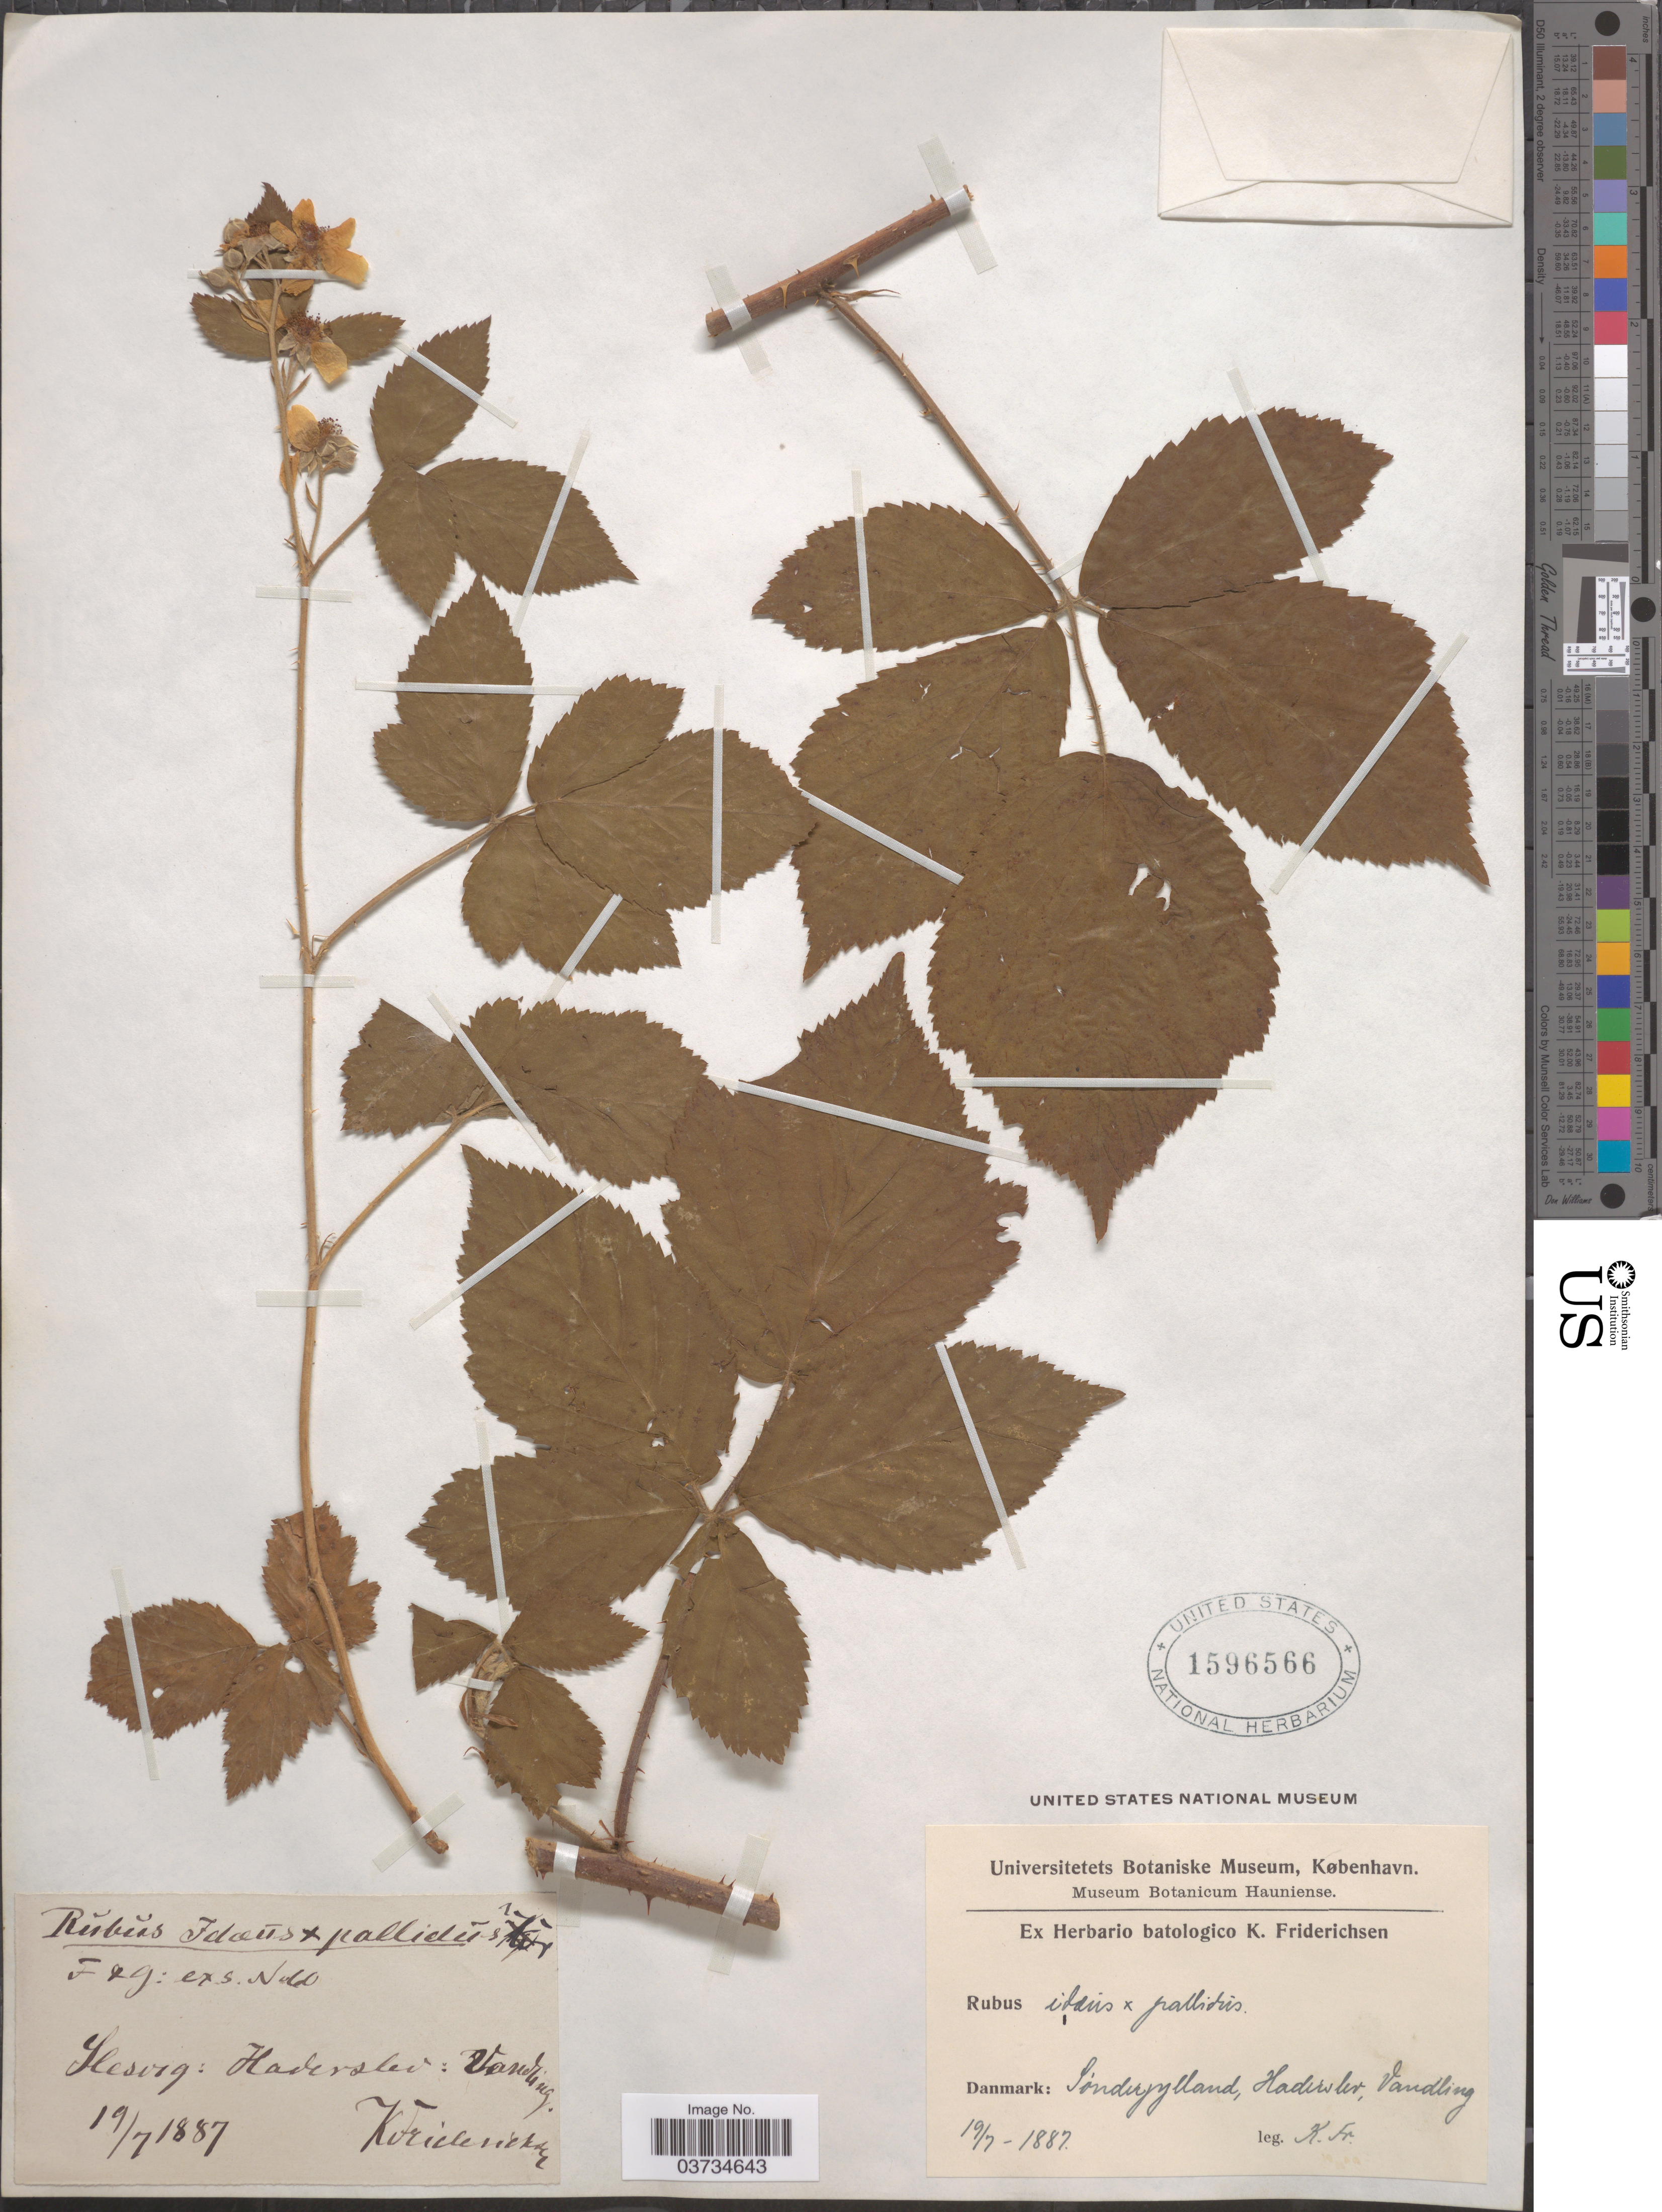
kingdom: Plantae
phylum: Tracheophyta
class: Magnoliopsida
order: Rosales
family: Rosaceae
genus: Rubus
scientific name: Rubus idaeus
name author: L.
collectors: K. Friderichsen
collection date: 1887-07-19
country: Denmark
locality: Sónderjylland, Haderslev, Vandling. Slesvig.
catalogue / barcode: US 1596566